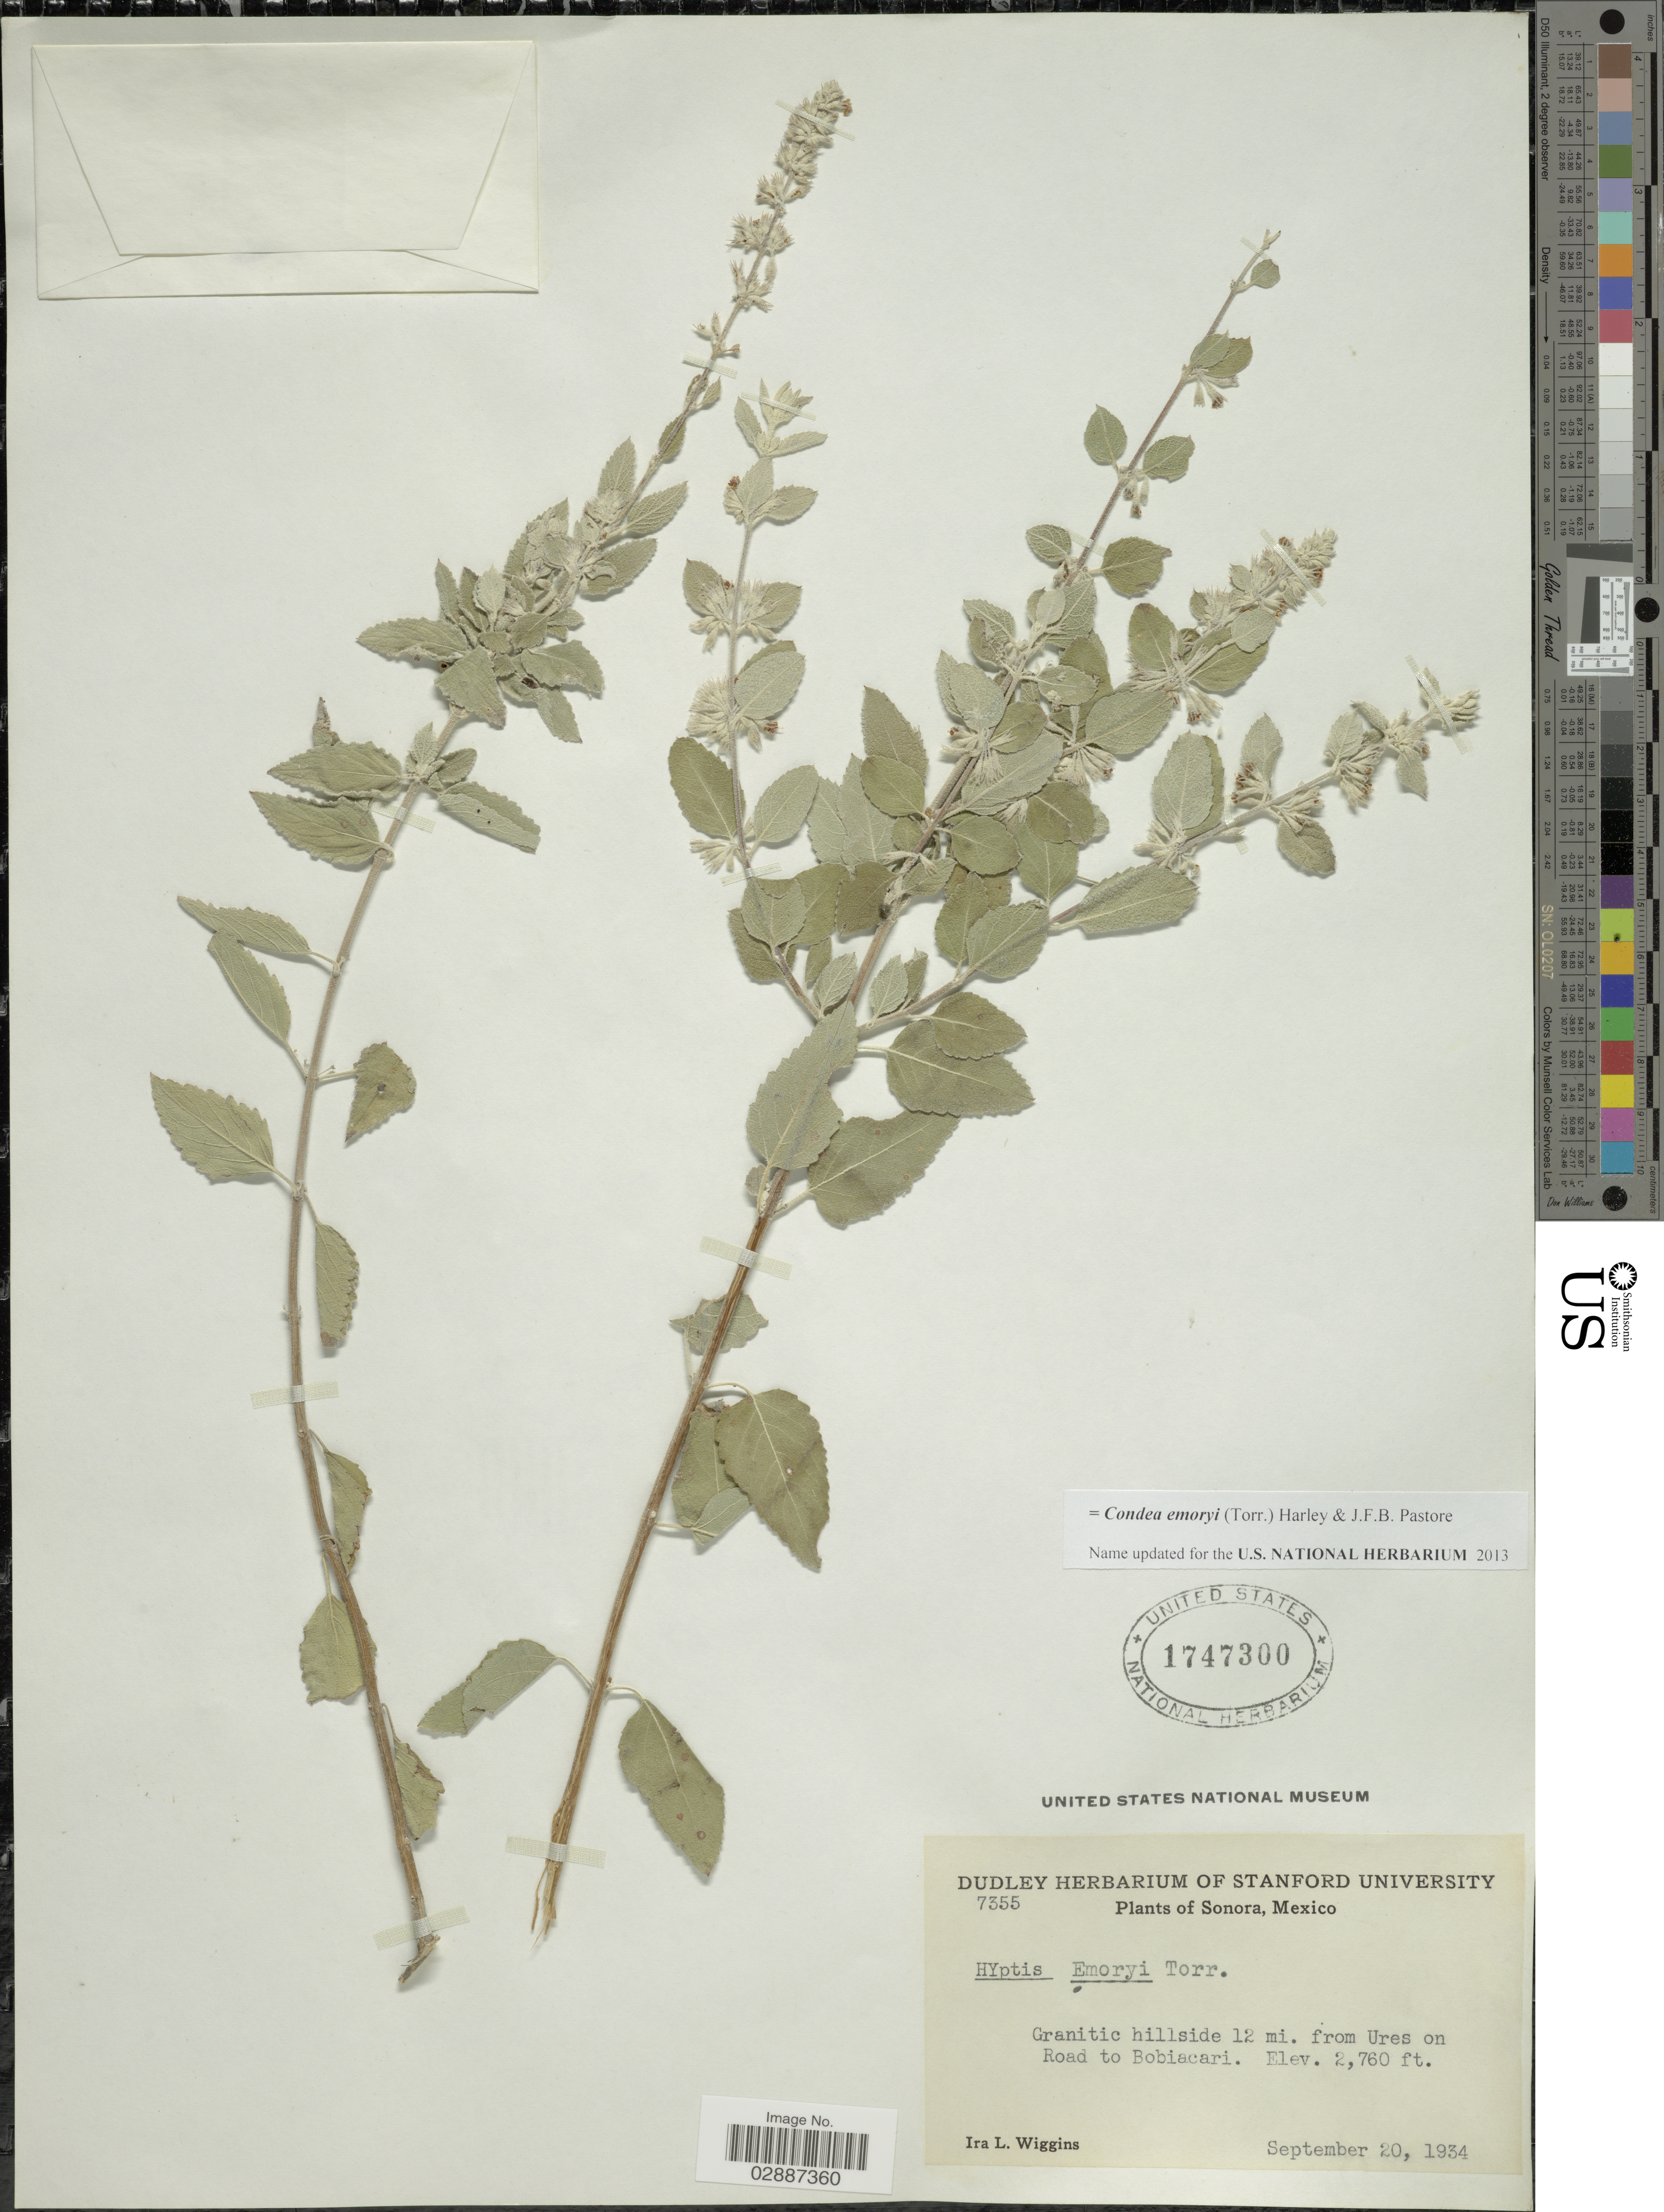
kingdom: Plantae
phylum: Tracheophyta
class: Magnoliopsida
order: Lamiales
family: Lamiaceae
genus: Condea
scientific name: Condea emoryi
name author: (Torr.) Harley & J.F.B. Pastore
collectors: I. L. Wiggins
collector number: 7355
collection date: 1934-09-20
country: Mexico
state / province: Sonora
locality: Granitic hillside 12 mi. from Ures on road to Babiacari.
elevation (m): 841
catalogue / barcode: US 1747300